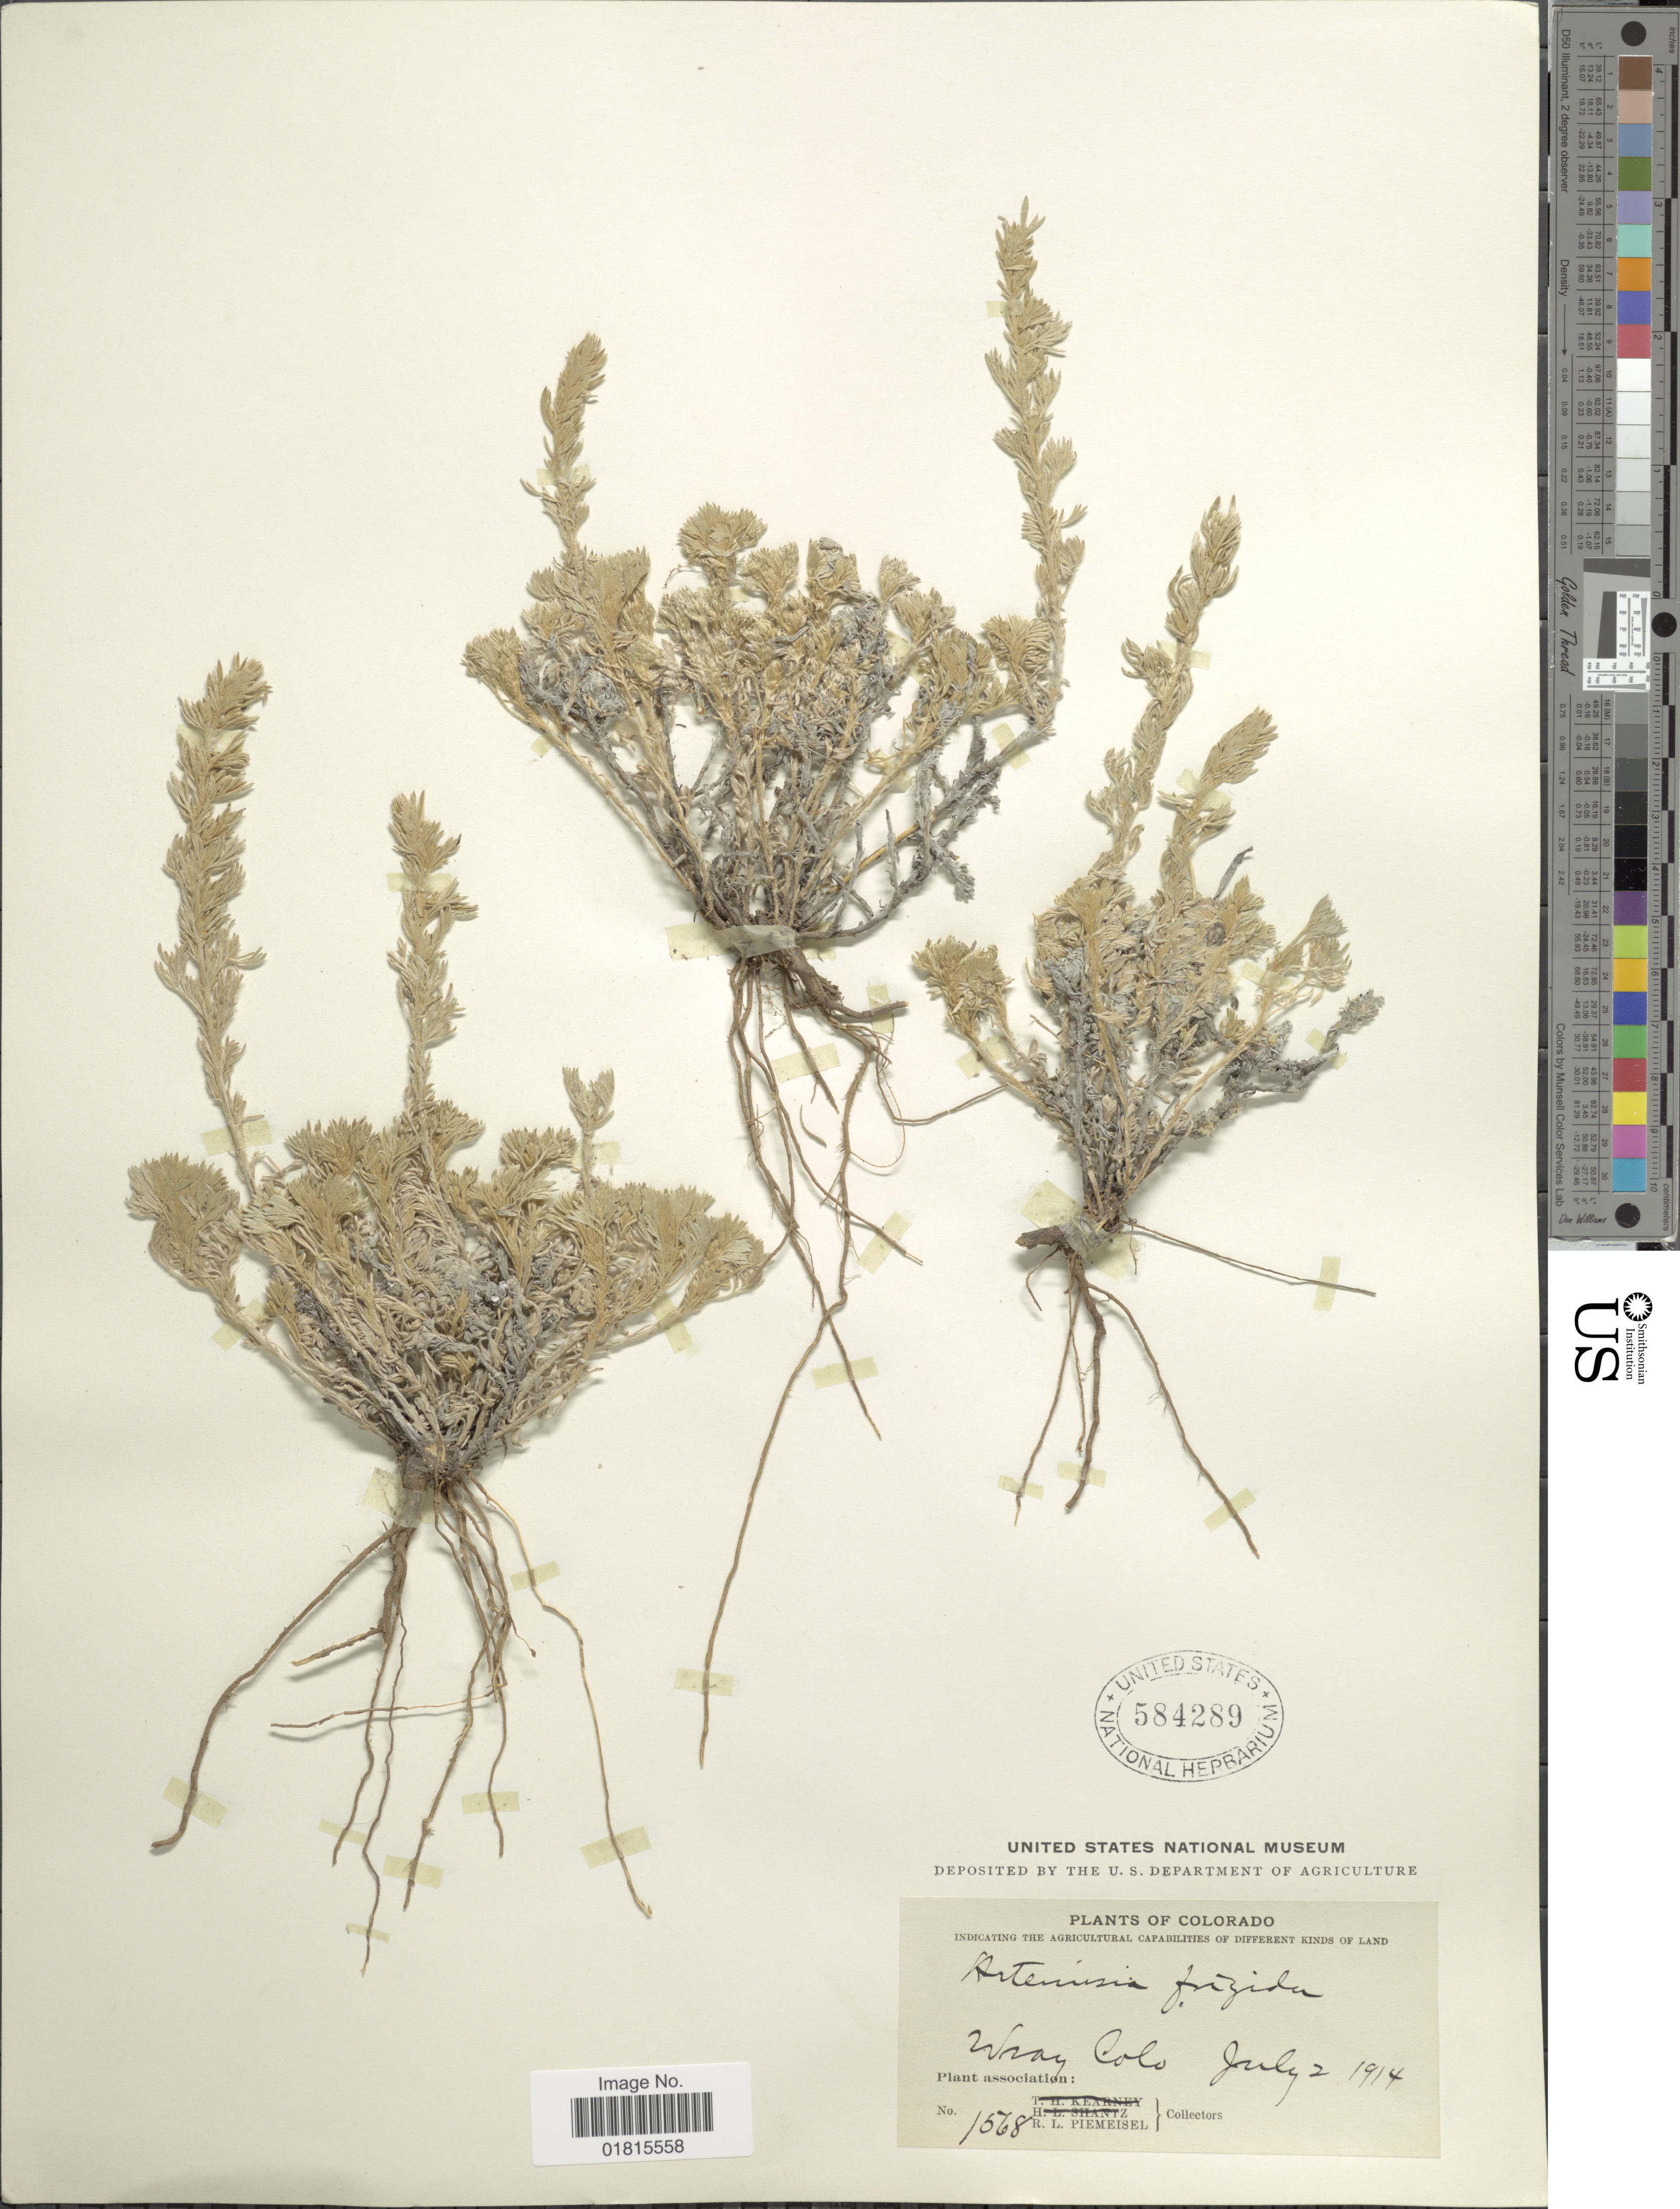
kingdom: Plantae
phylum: Tracheophyta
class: Magnoliopsida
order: Asterales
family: Asteraceae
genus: Artemisia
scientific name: Artemisia frigida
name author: Willd.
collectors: R. L. Piemeisel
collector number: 1568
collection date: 1914-07-02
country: United States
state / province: Colorado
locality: Wray Colo.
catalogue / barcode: US 584289